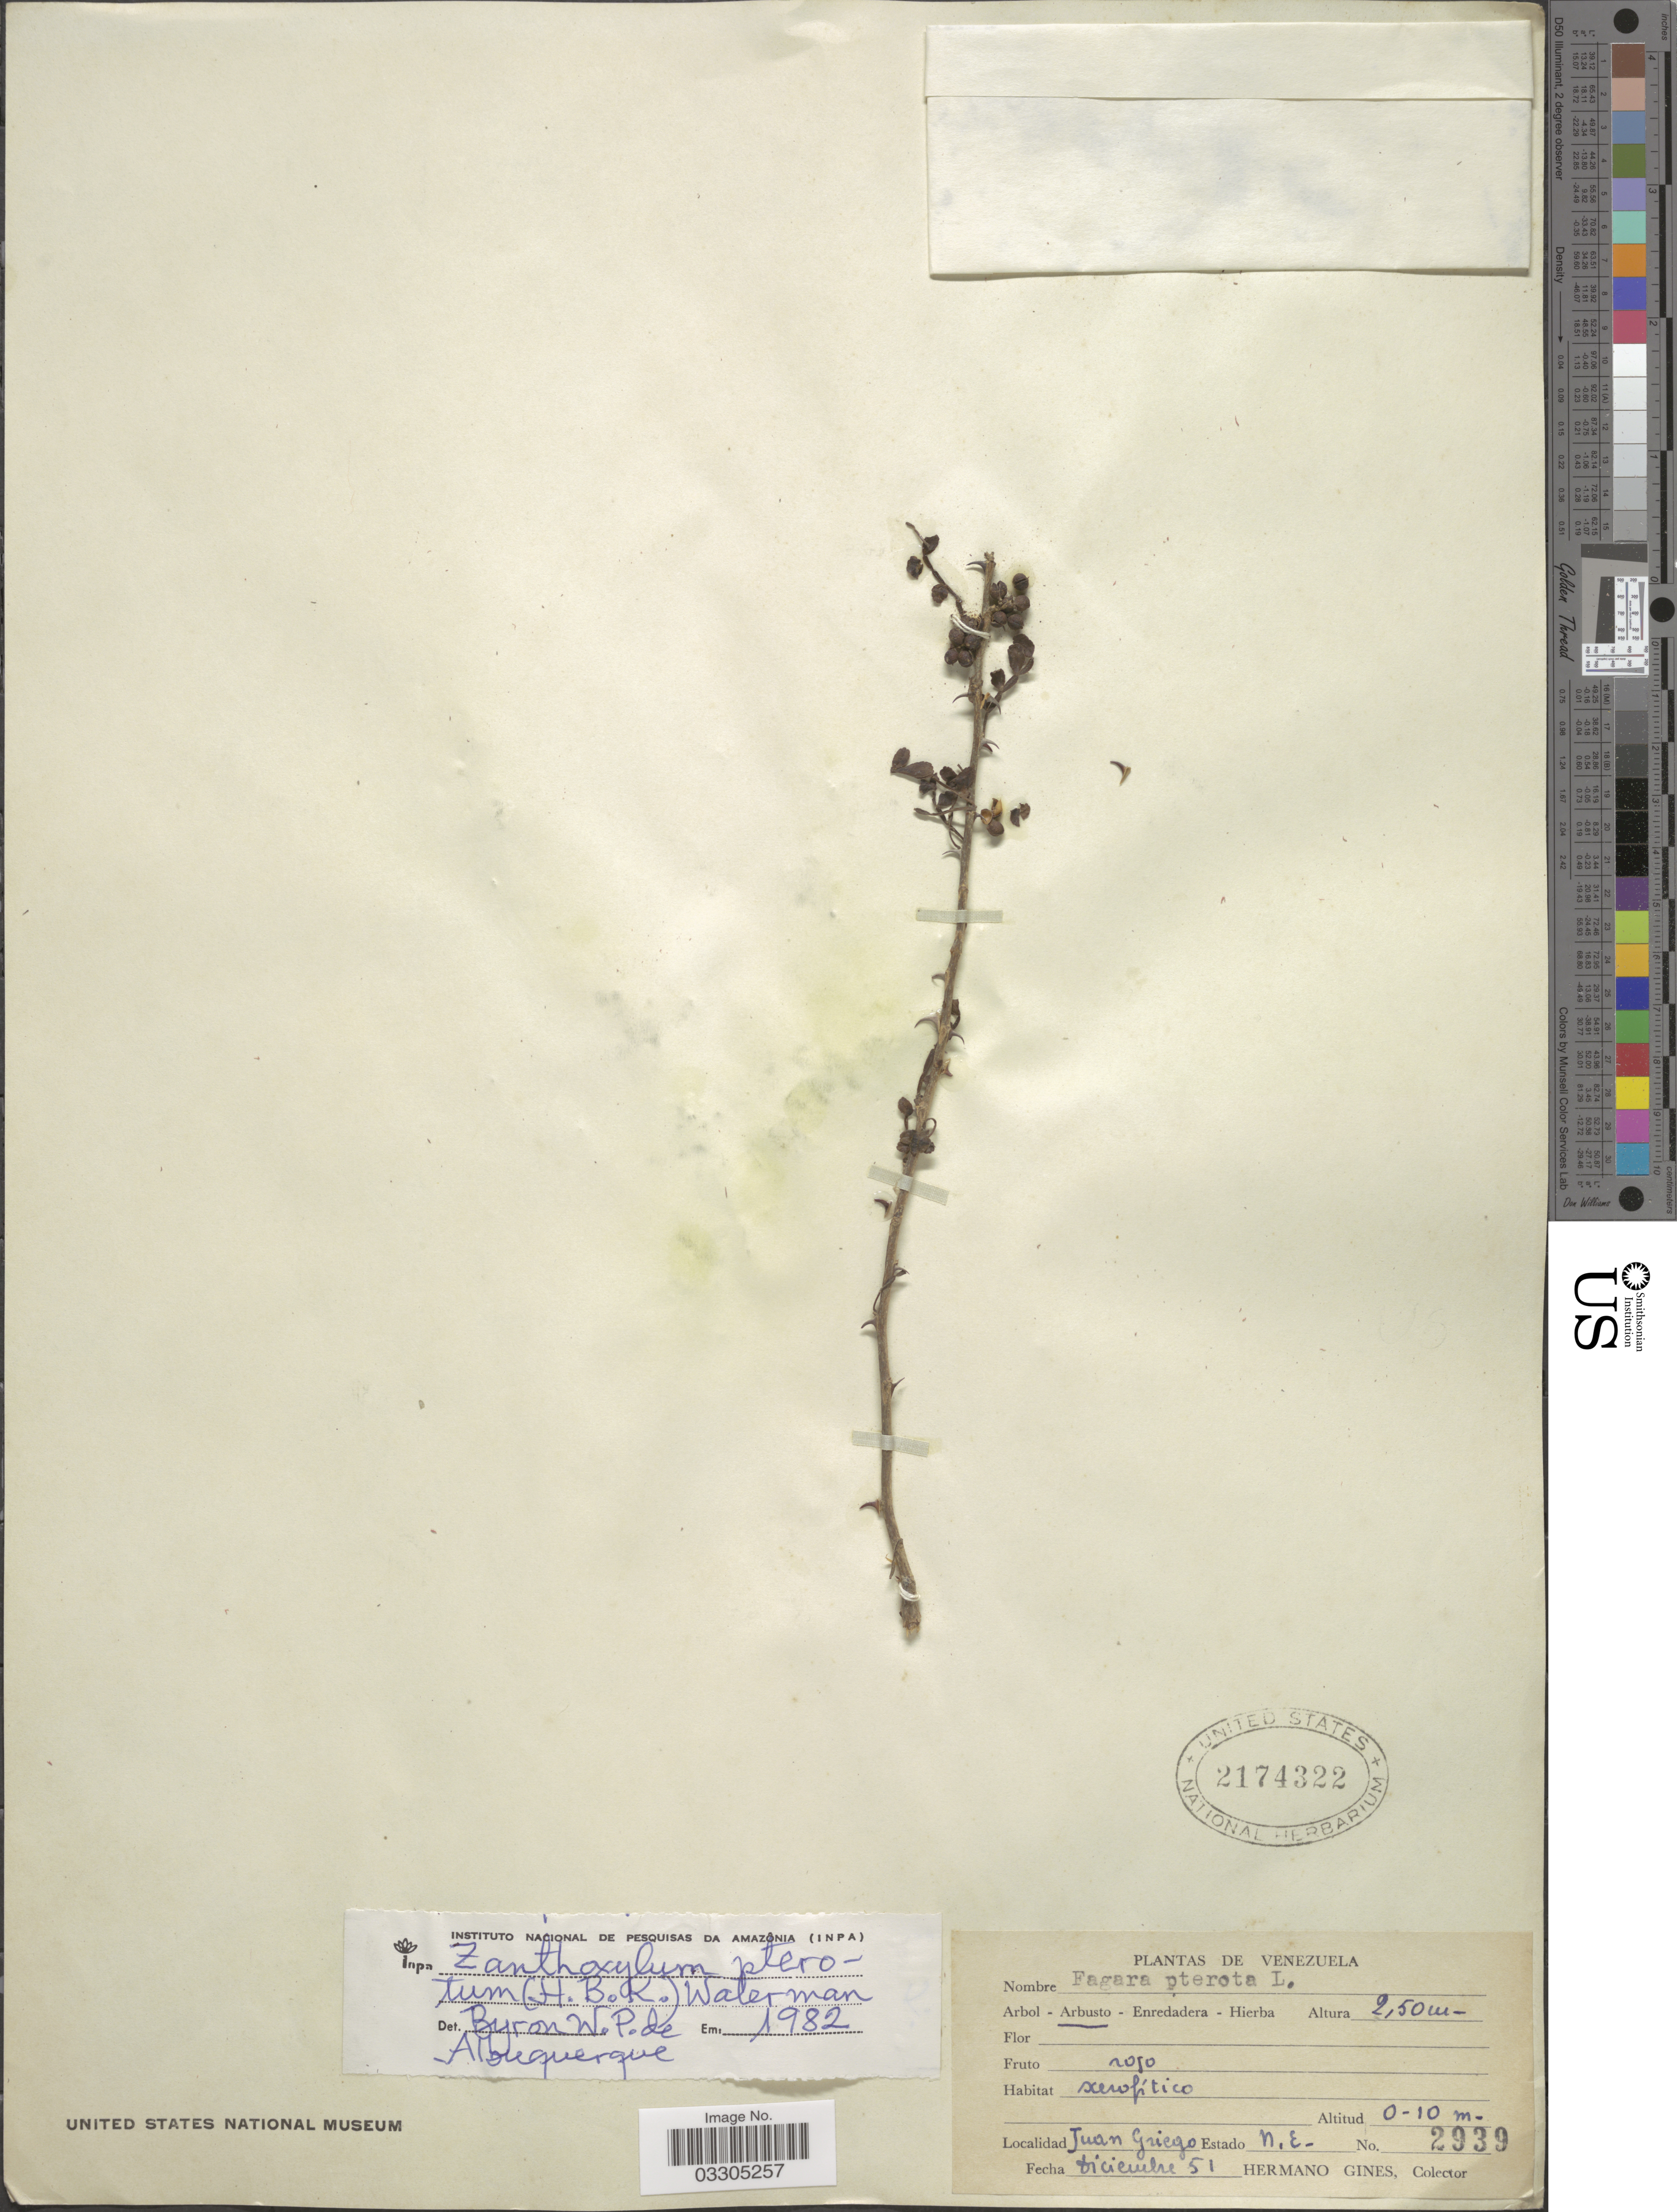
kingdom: Plantae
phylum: Tracheophyta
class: Magnoliopsida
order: Sapindales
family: Rutaceae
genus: Zanthoxylum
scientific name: Zanthoxylum fagara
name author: (L.) Sarg.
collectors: Bro. Gines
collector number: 2939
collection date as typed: Transcribed d/m/y: /12/51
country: Venezuela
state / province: Nueva Esparta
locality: Juan Griego.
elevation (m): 0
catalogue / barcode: US 2174322